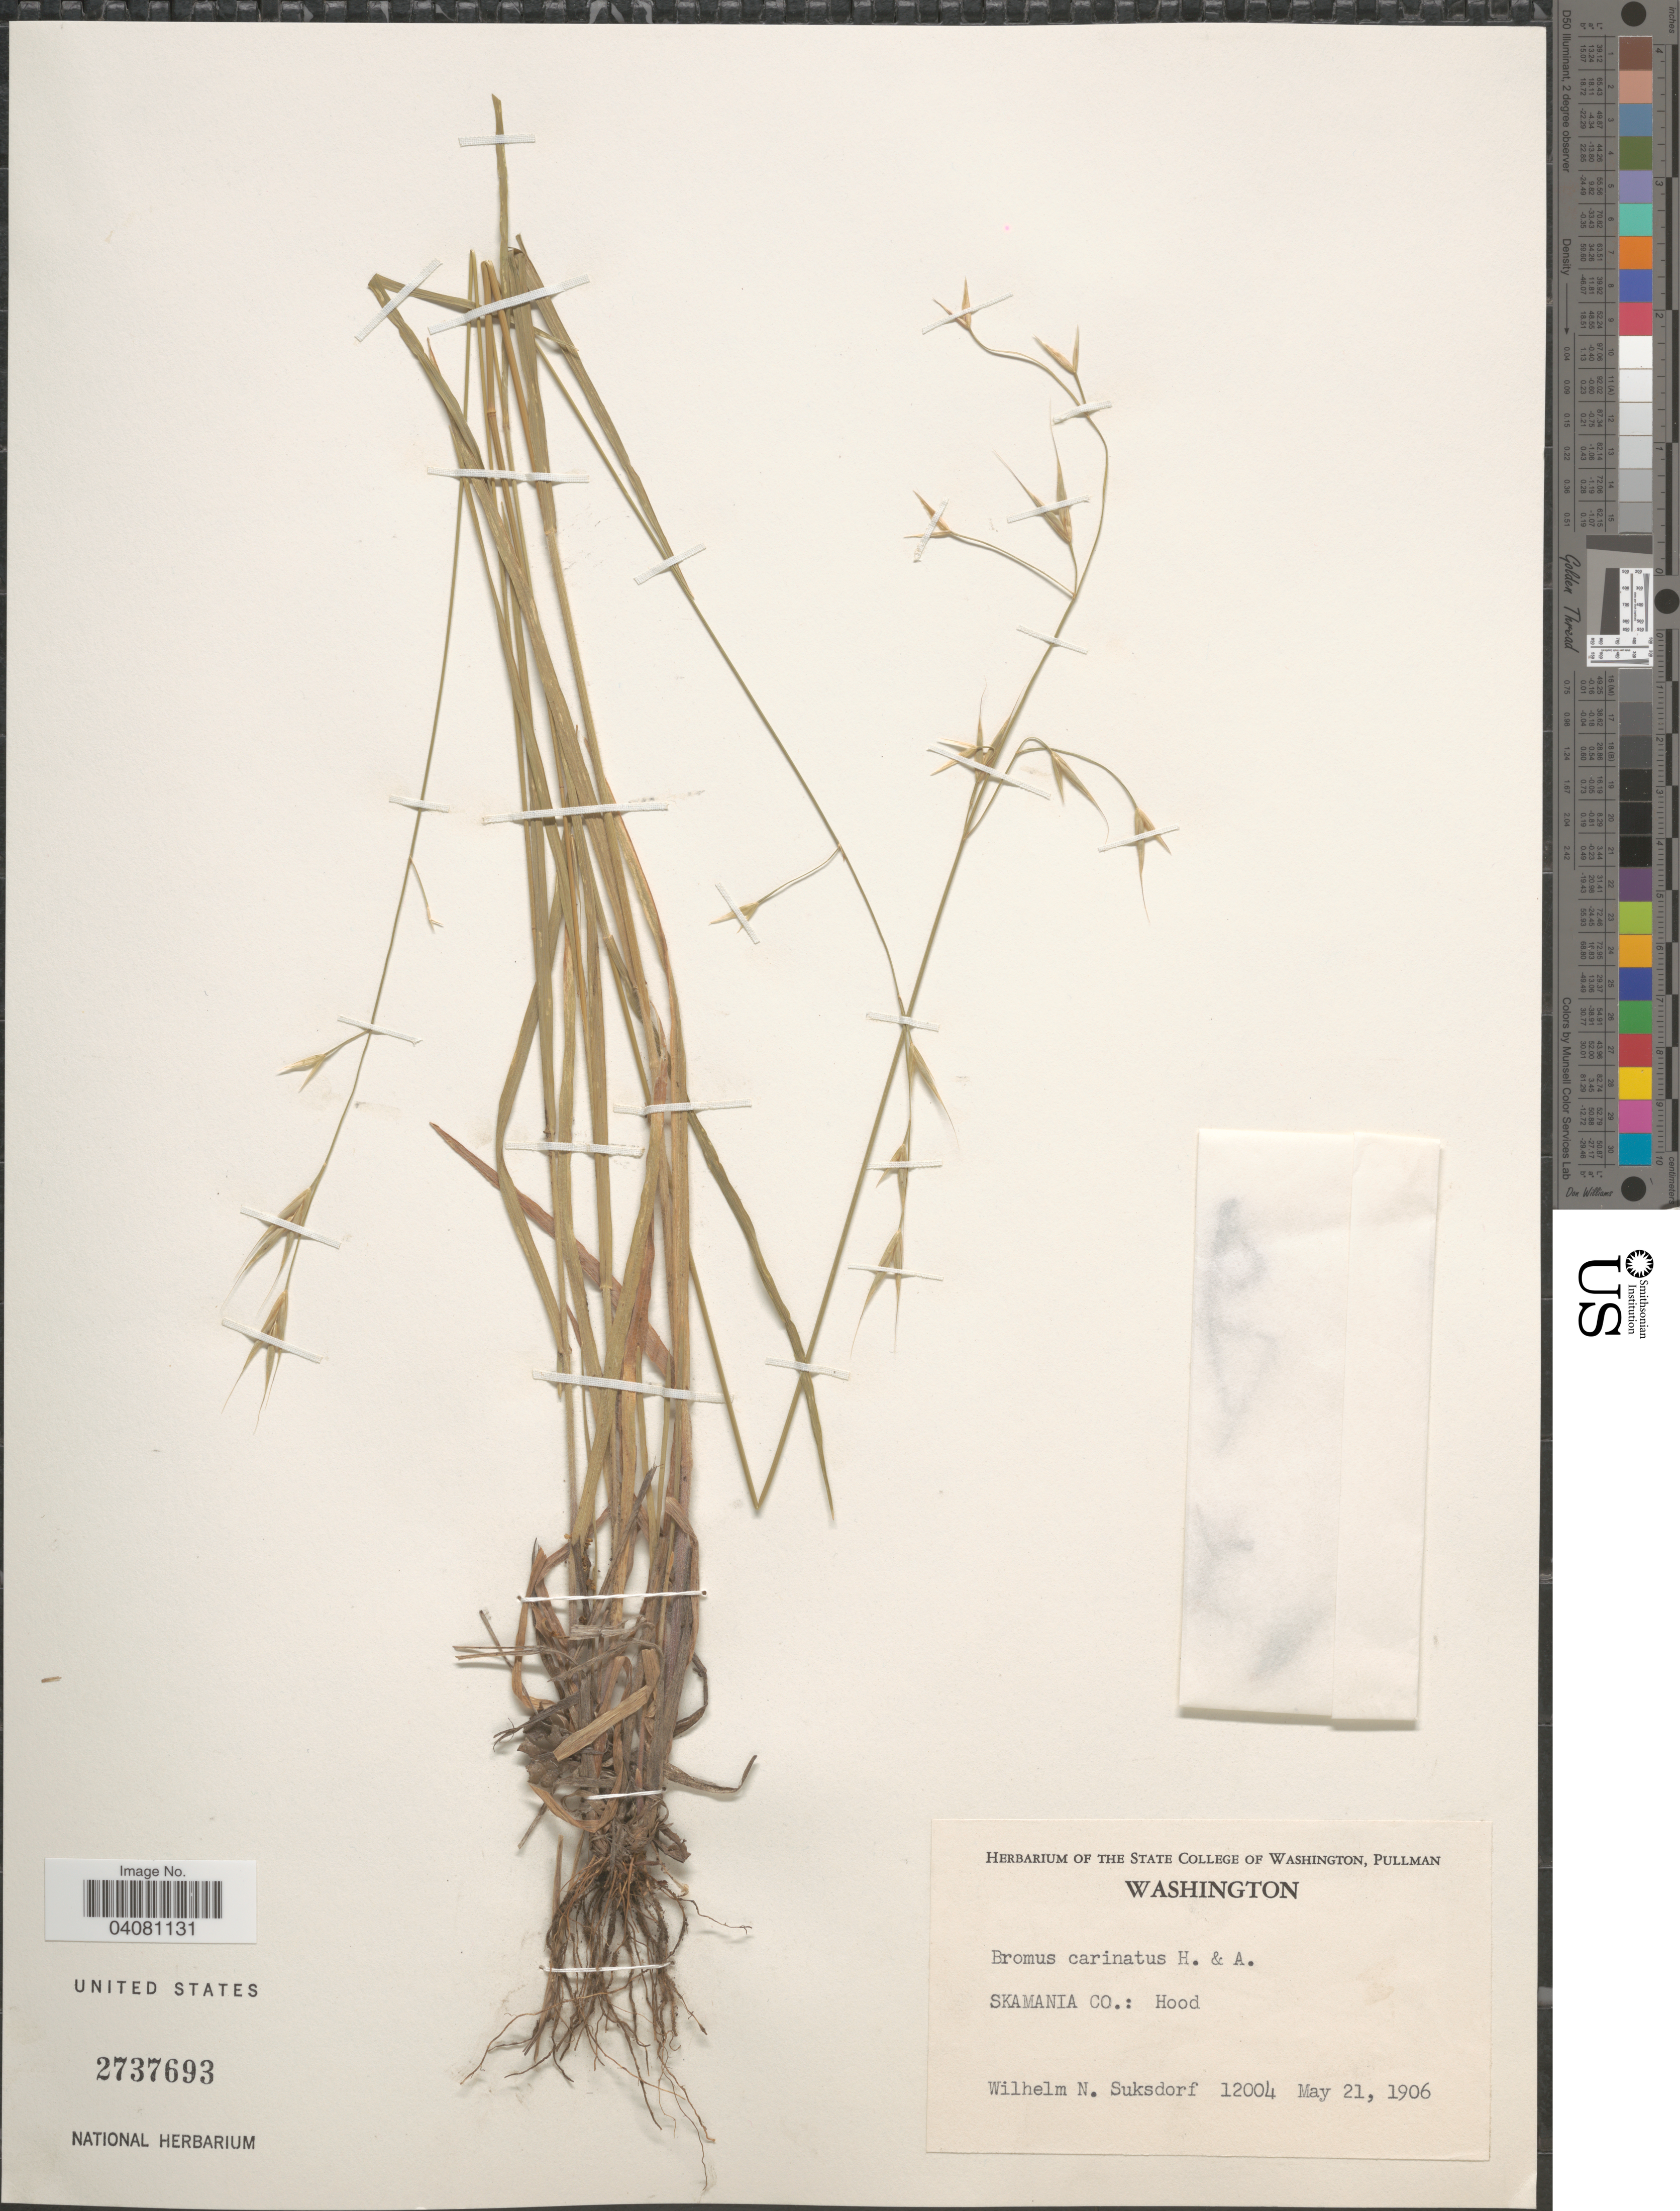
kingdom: Plantae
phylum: Tracheophyta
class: Liliopsida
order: Poales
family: Poaceae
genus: Bromus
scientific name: Bromus carinatus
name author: Hook. & Arn.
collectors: W. N. Suksdorf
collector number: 12004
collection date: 1906-05-21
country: United States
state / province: Washington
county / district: Skamania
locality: Skamania Co.: Hood.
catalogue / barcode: US 2737693